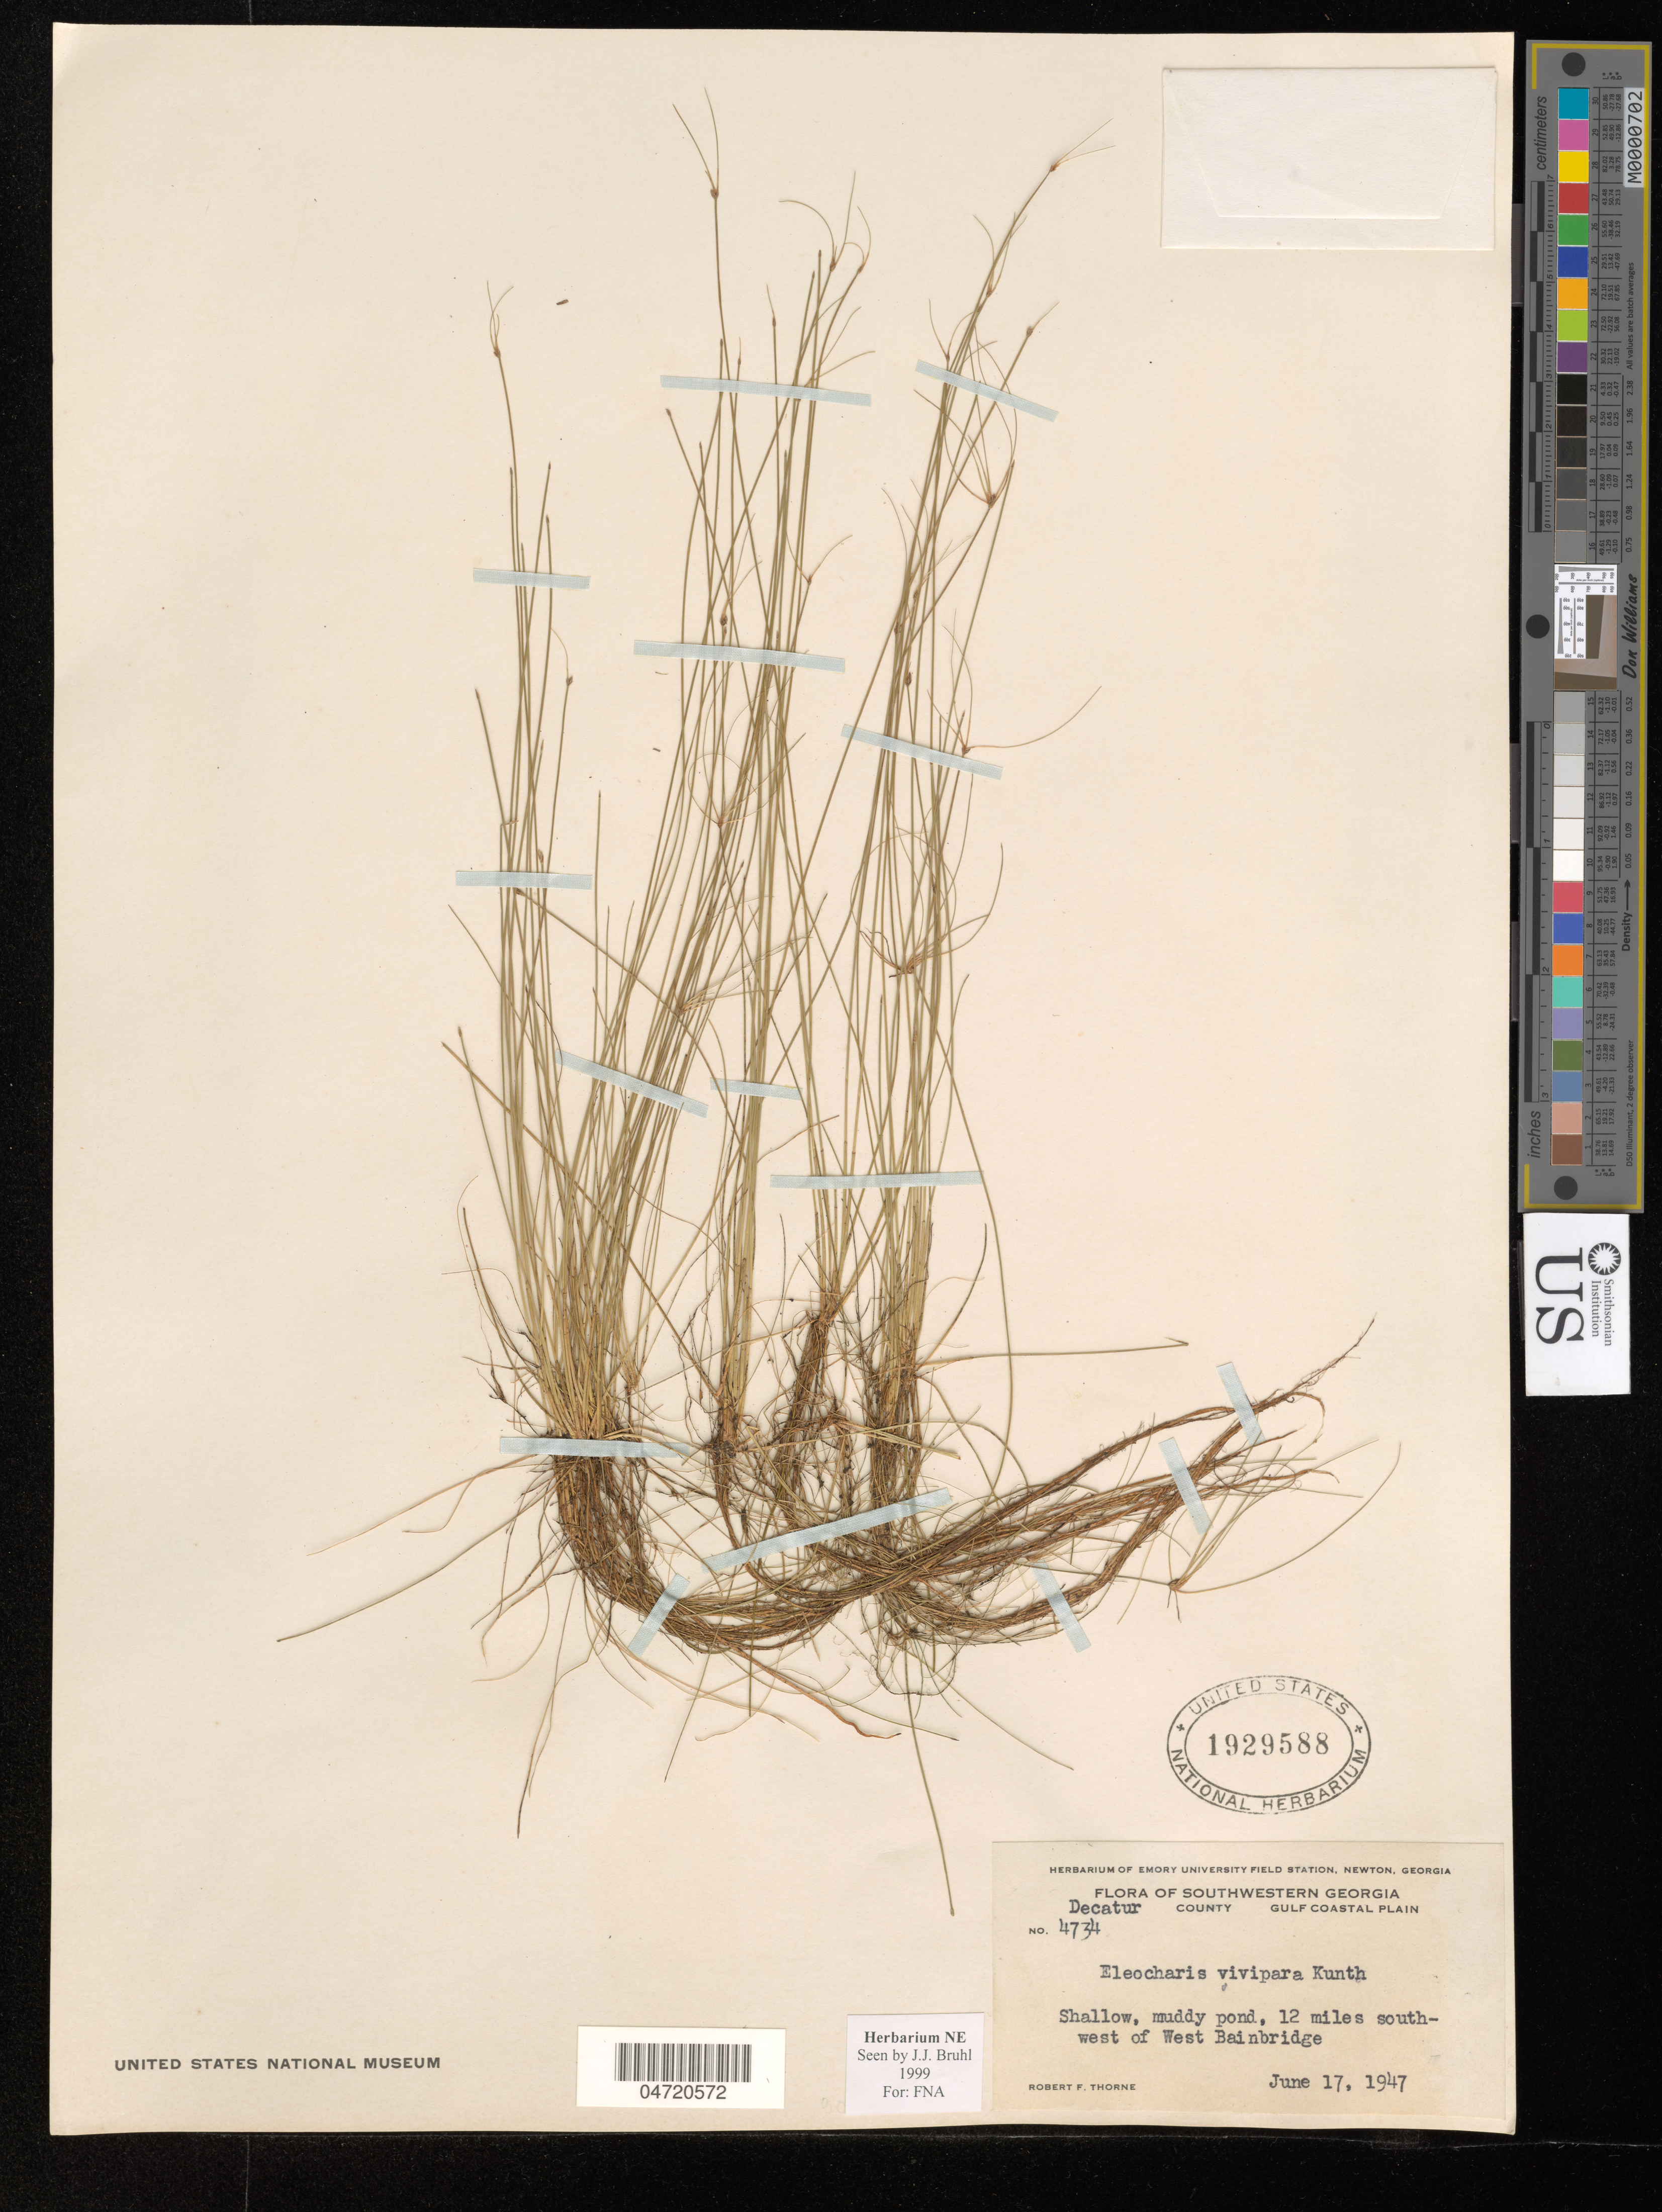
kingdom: Plantae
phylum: Tracheophyta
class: Liliopsida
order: Poales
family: Cyperaceae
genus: Eleocharis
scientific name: Eleocharis vivipara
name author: Link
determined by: Bruhl, J. J., (NE), University of New England (AUSTRALIA)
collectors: R. F. Thorne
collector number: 4734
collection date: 1947-06-17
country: United States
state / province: Georgia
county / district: Decatur County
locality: Gulf Coastal Plain, 12 miles south-west of West Bainbridge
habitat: Shallow, muddy pond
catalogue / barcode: US 1929588